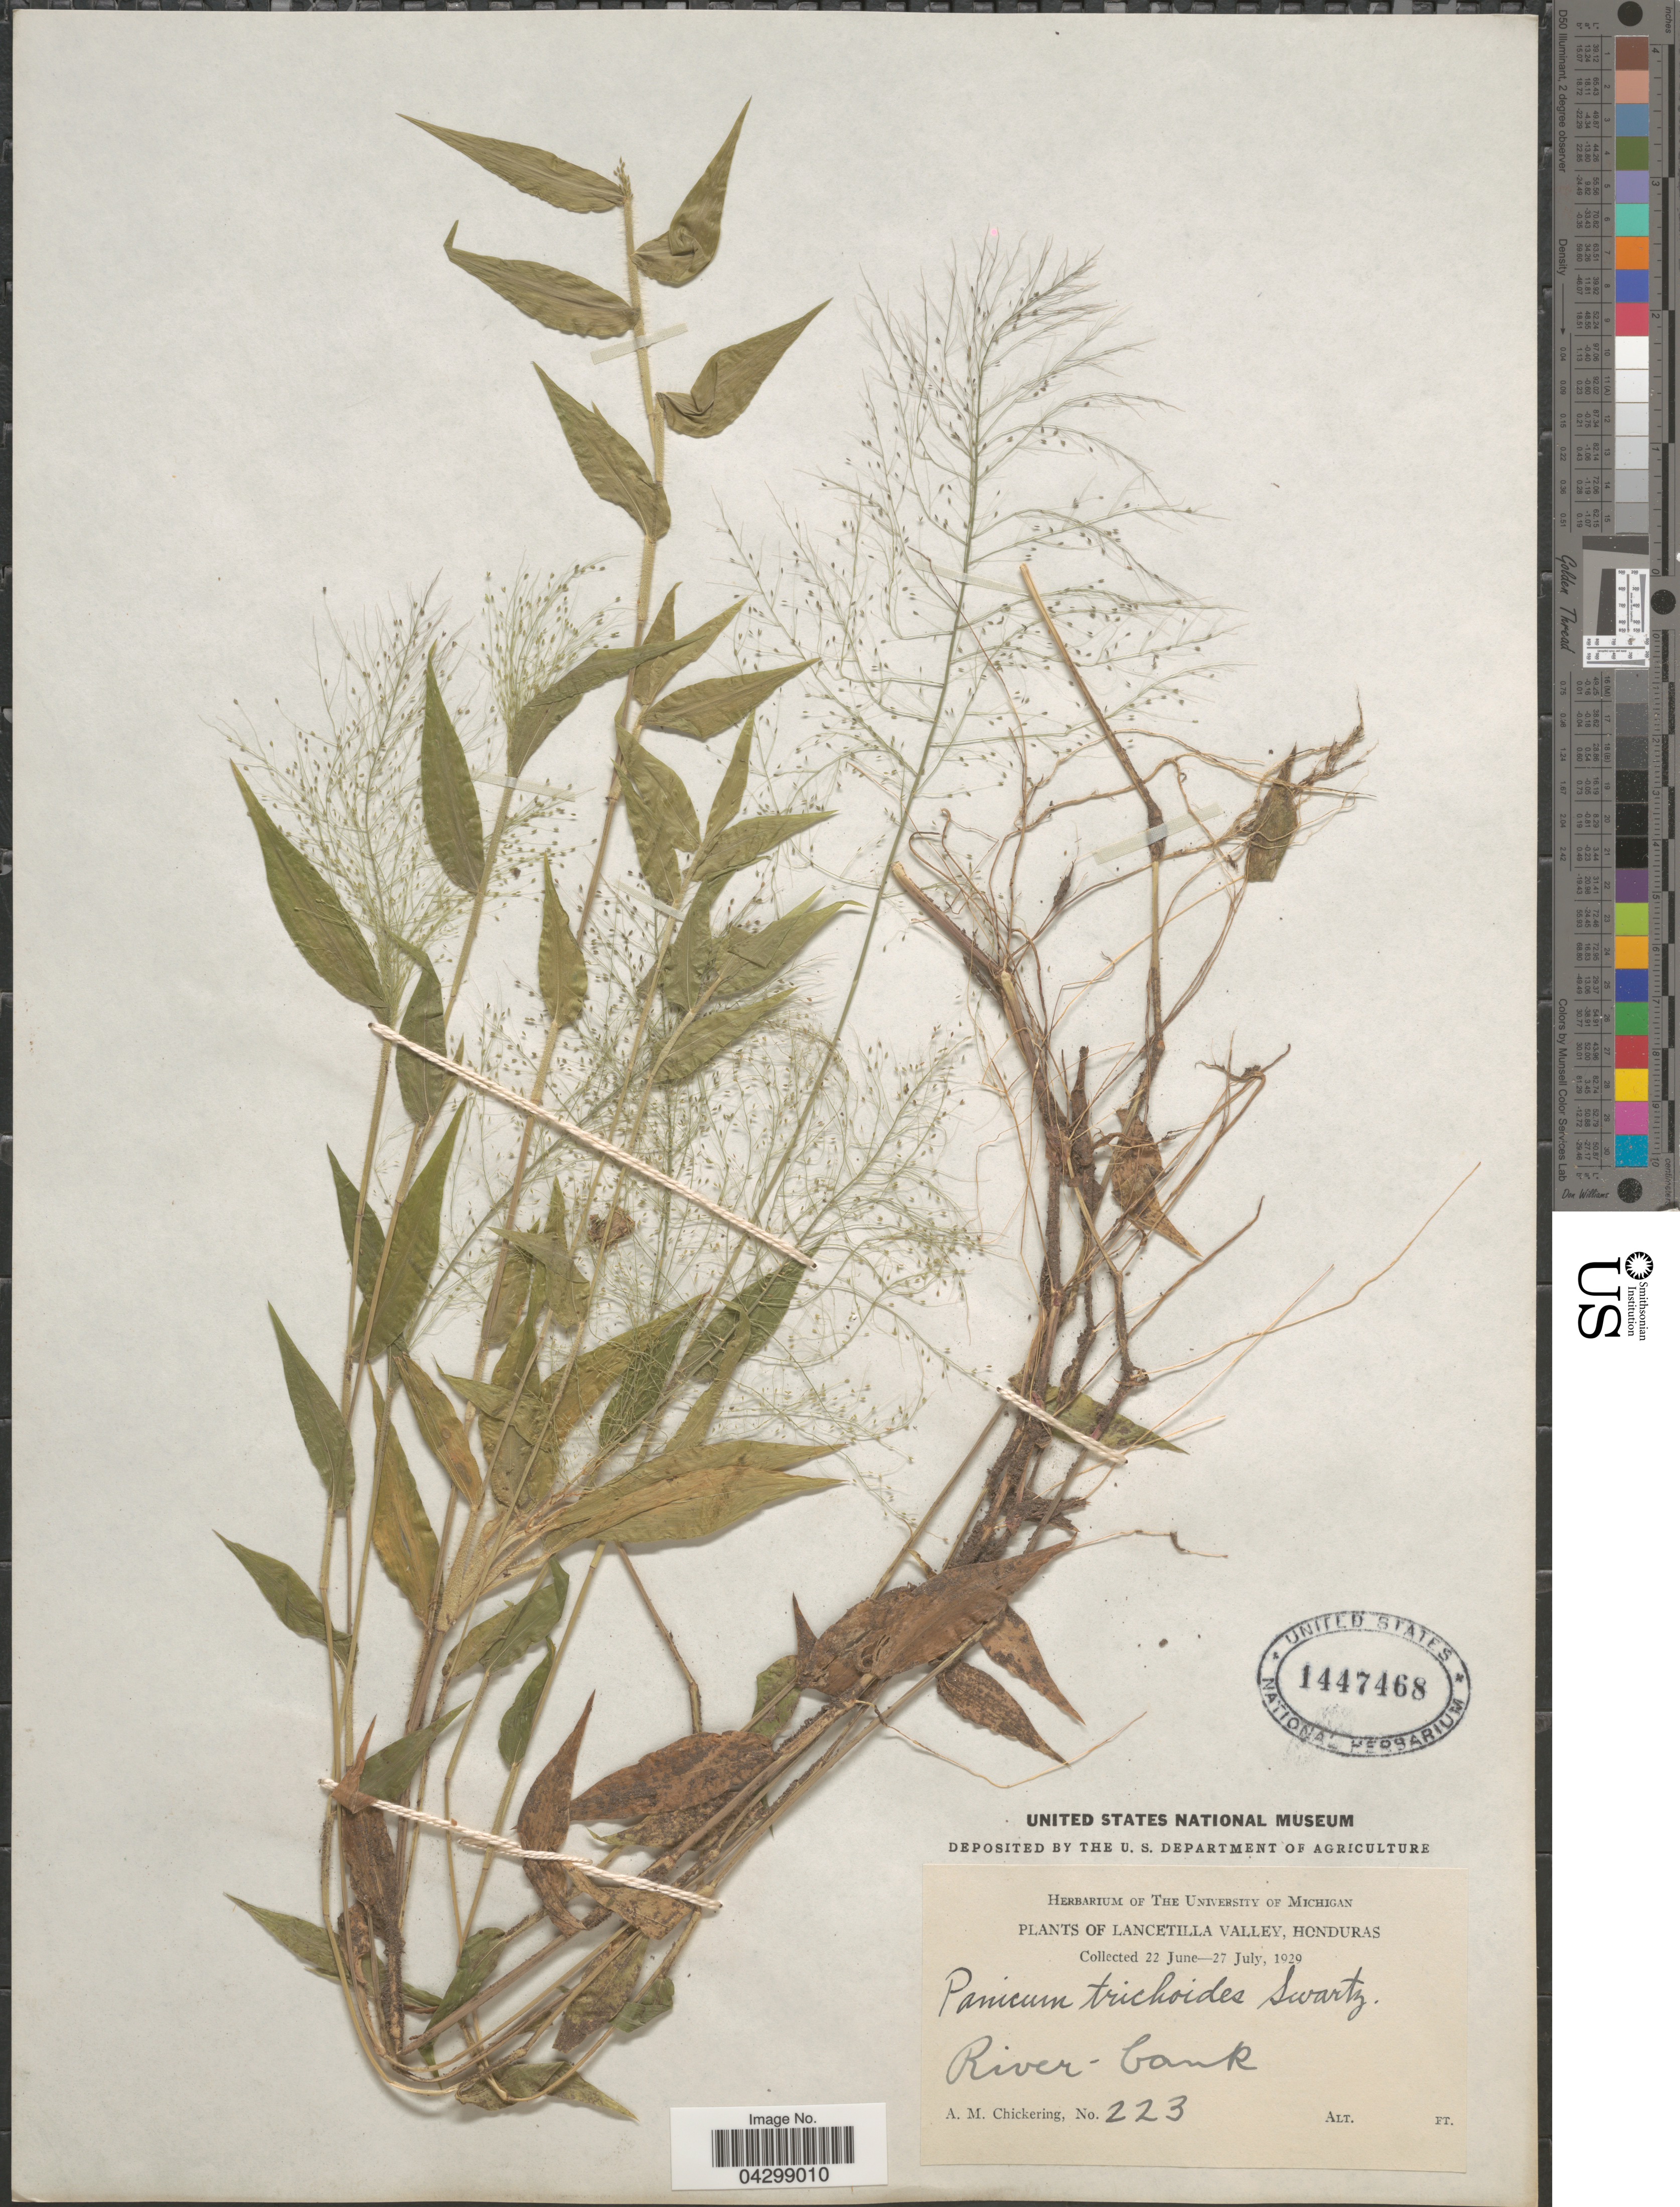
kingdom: Plantae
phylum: Tracheophyta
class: Liliopsida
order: Poales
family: Poaceae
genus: Panicum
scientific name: Panicum trichoides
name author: Sw.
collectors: A. Chickering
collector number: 223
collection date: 1929-06-22/1929-07-27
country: Honduras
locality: Lancetilla Valley. River-bank.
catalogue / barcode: US 1447468